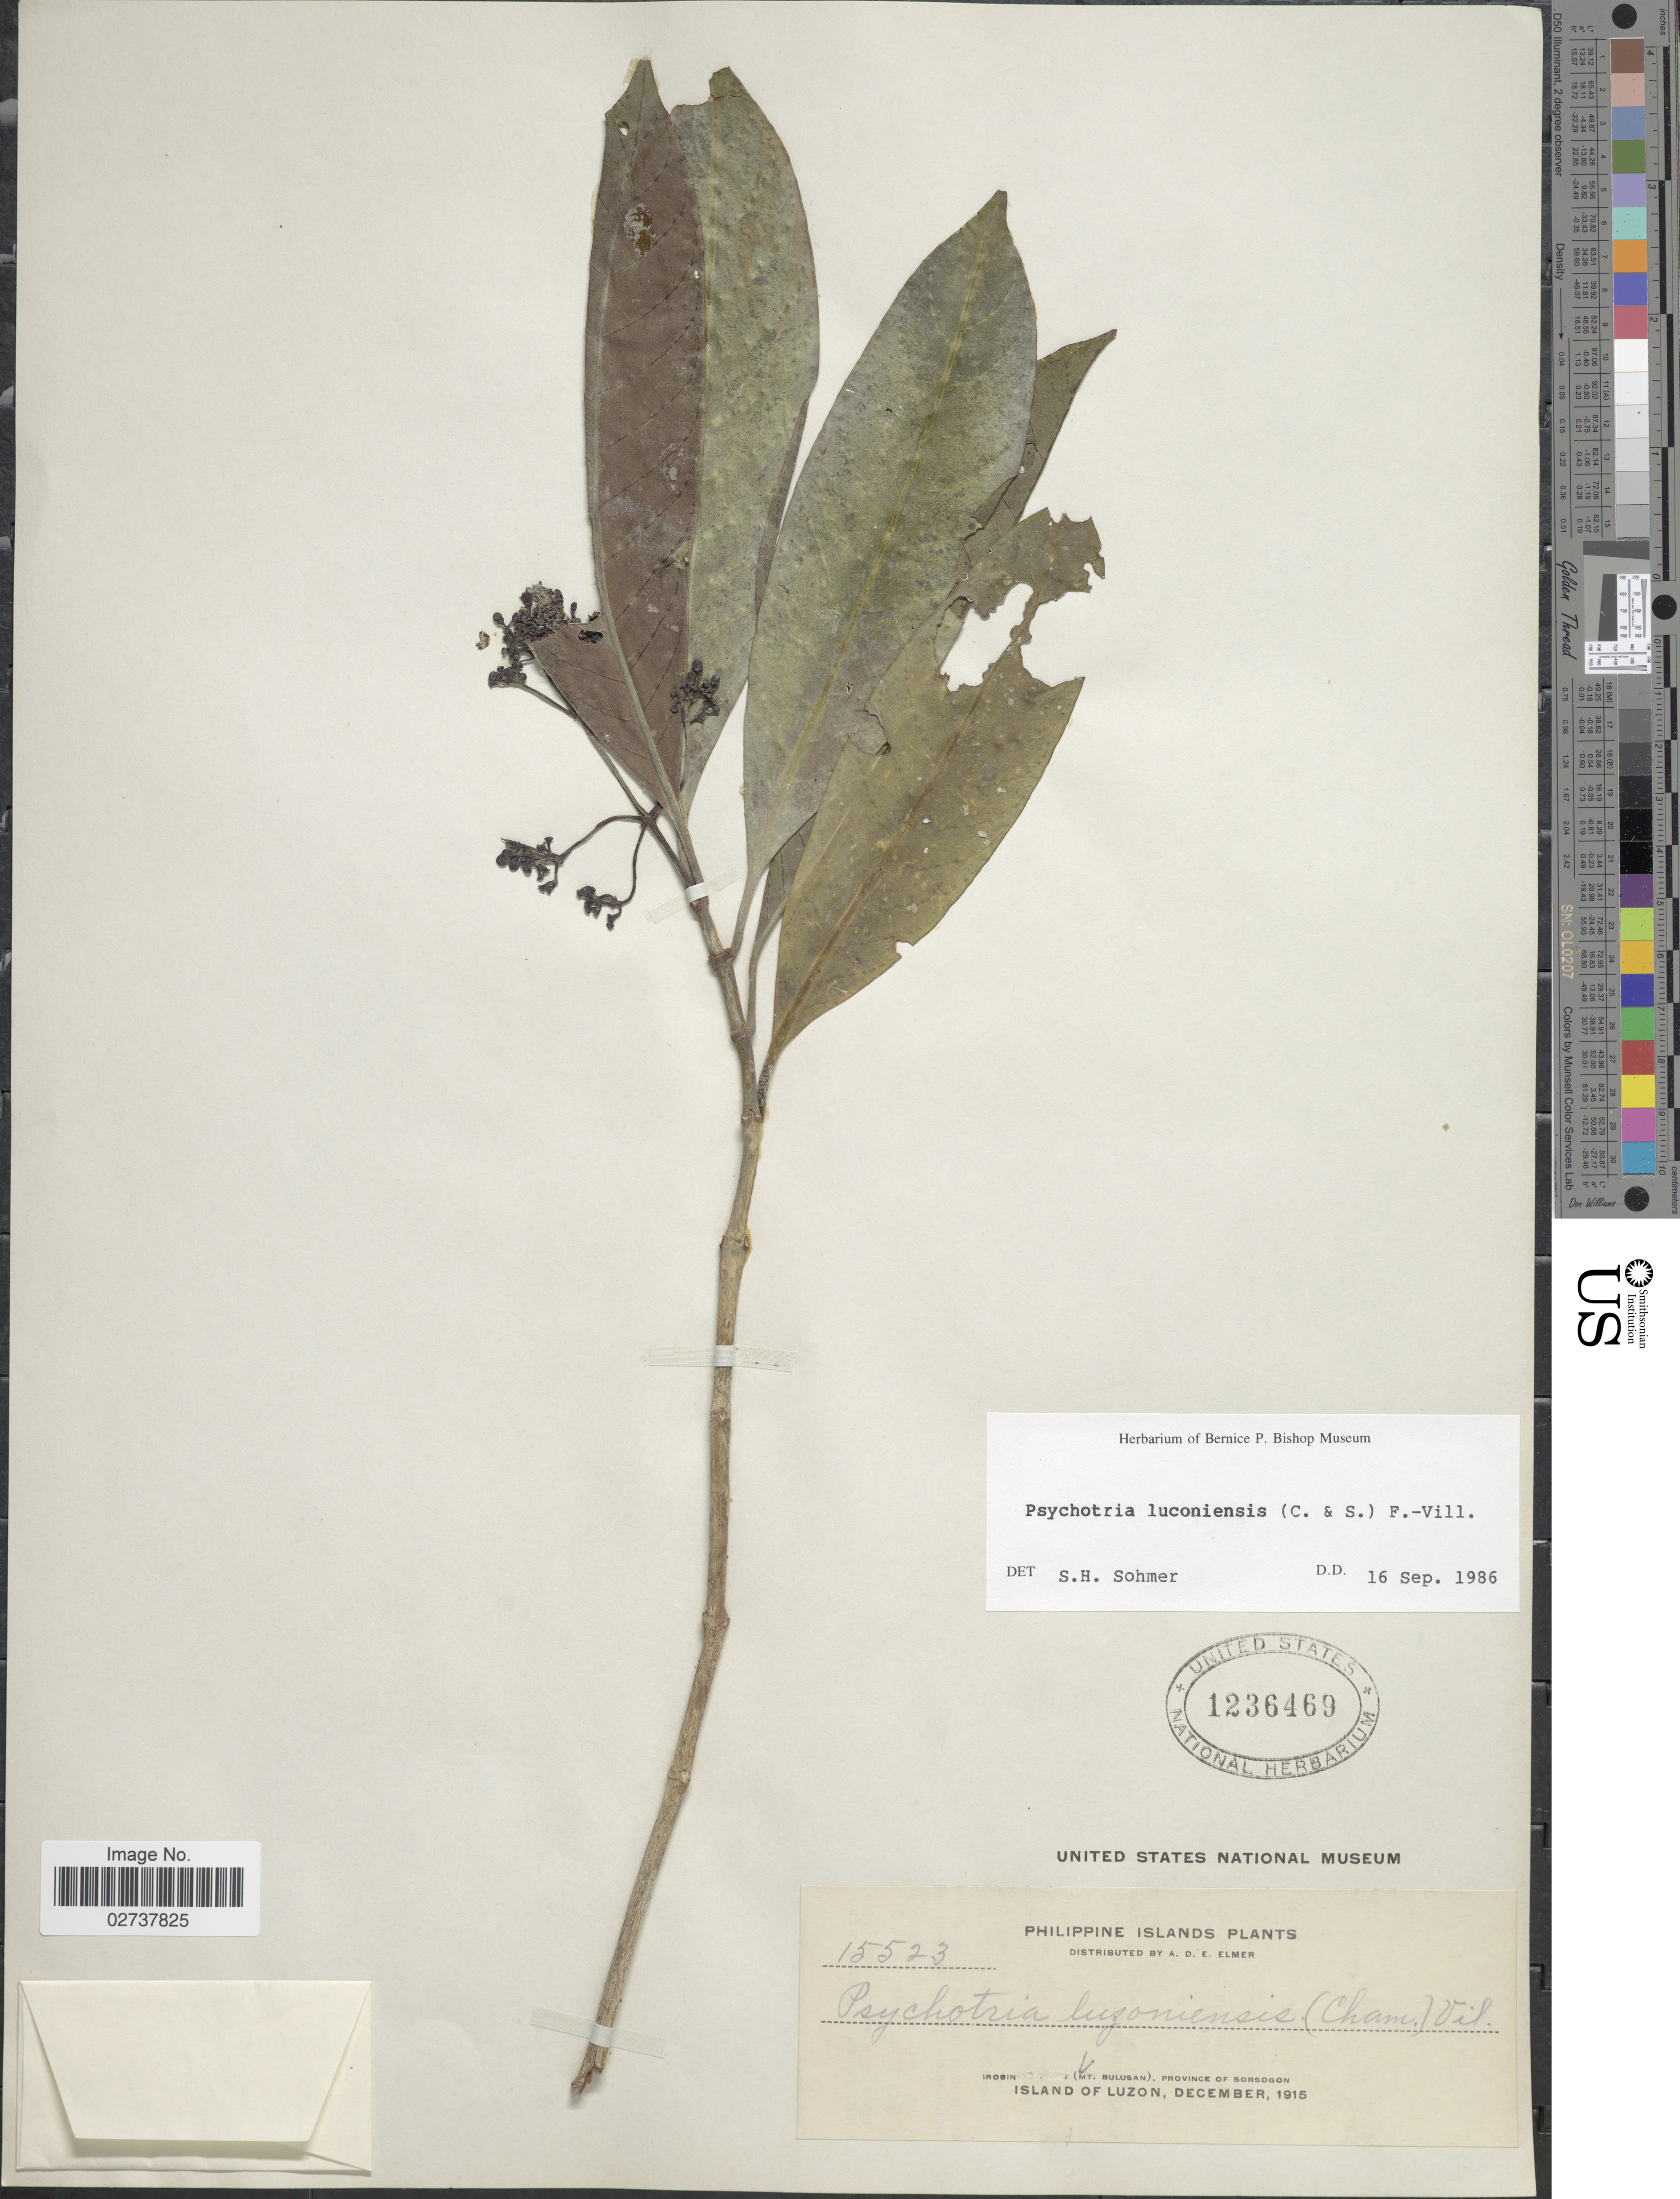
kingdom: Plantae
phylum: Tracheophyta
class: Magnoliopsida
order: Gentianales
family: Rubiaceae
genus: Psychotria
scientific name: Psychotria luzoniensis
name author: (Cham. & Schltdl.) Fern.-Vill.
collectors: A. D. E. Elmer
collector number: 15523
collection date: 1915-12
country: Philippines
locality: Irosin, (Mt. Bulusan) , Province of Sorsogon, Island of Luzon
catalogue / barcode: US 1236469